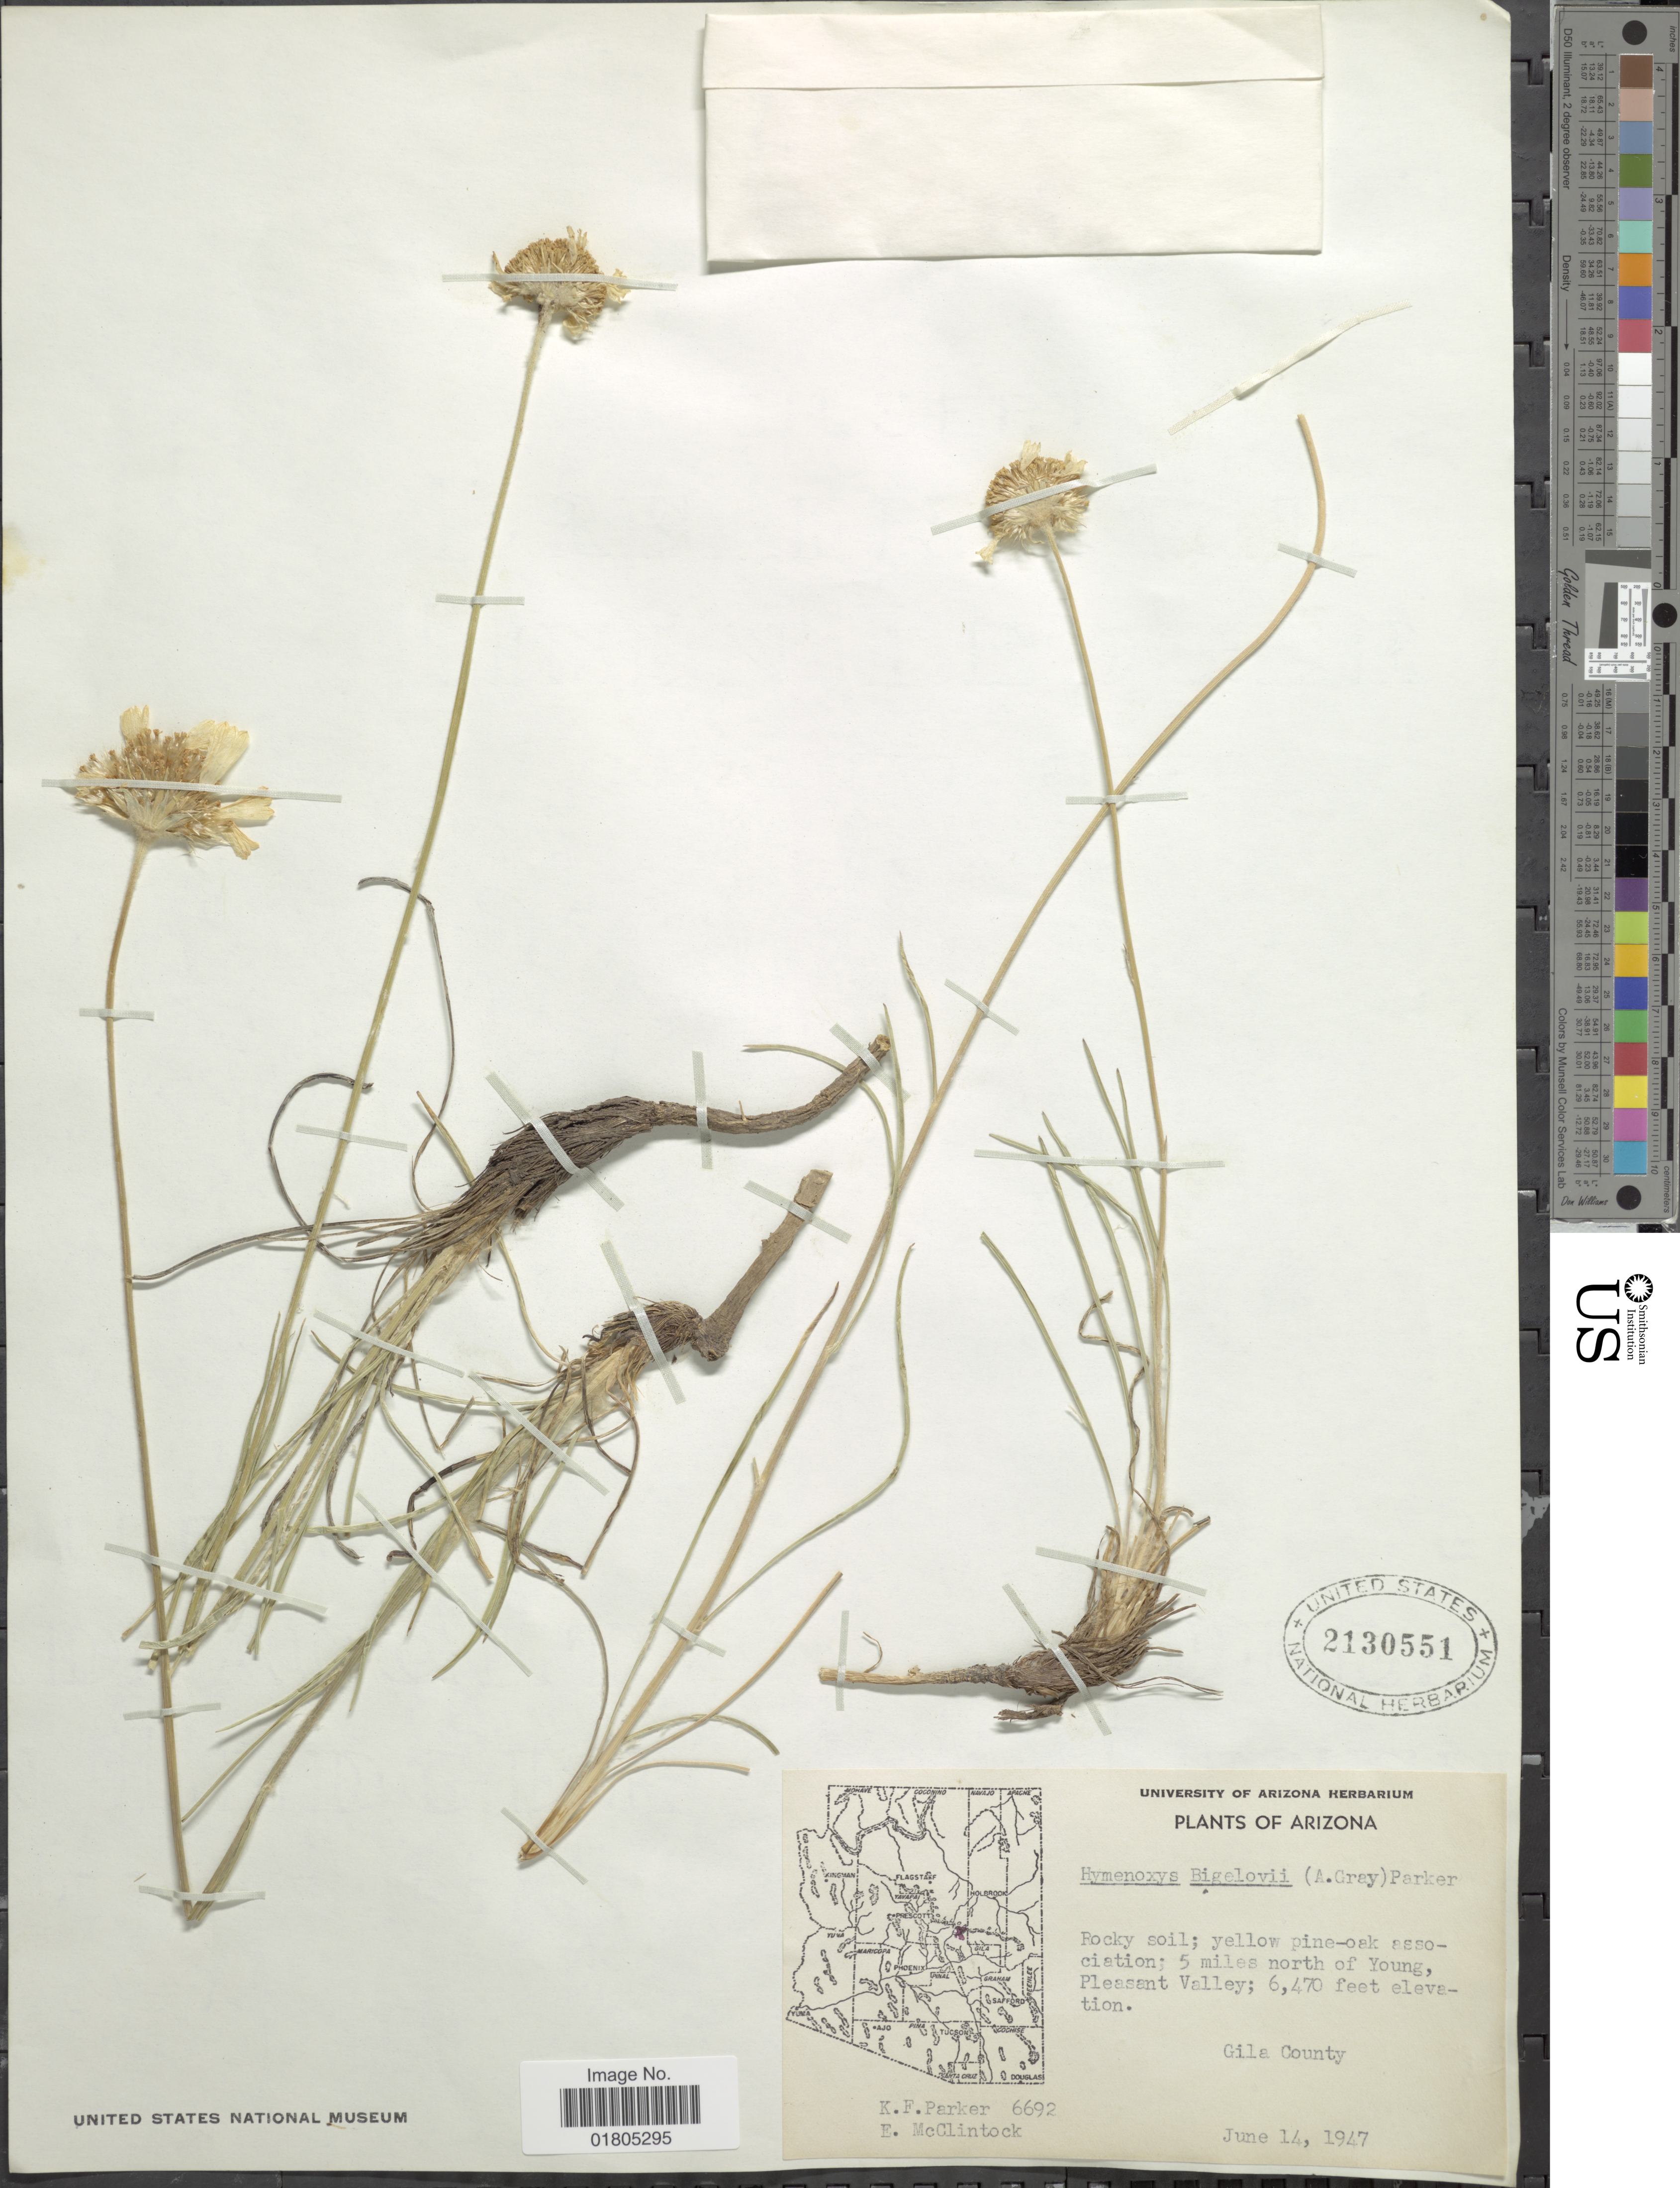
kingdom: Plantae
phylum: Tracheophyta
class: Magnoliopsida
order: Asterales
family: Asteraceae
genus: Actinea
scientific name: Actinea bigelovii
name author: (A. Gray) Kuntze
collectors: K. F. Parker & E. McClintock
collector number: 6692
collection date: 1947-06-14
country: United States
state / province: Arizona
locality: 5 miles north of Young Pleasant Valley, Gila County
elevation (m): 1972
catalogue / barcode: US 2130551